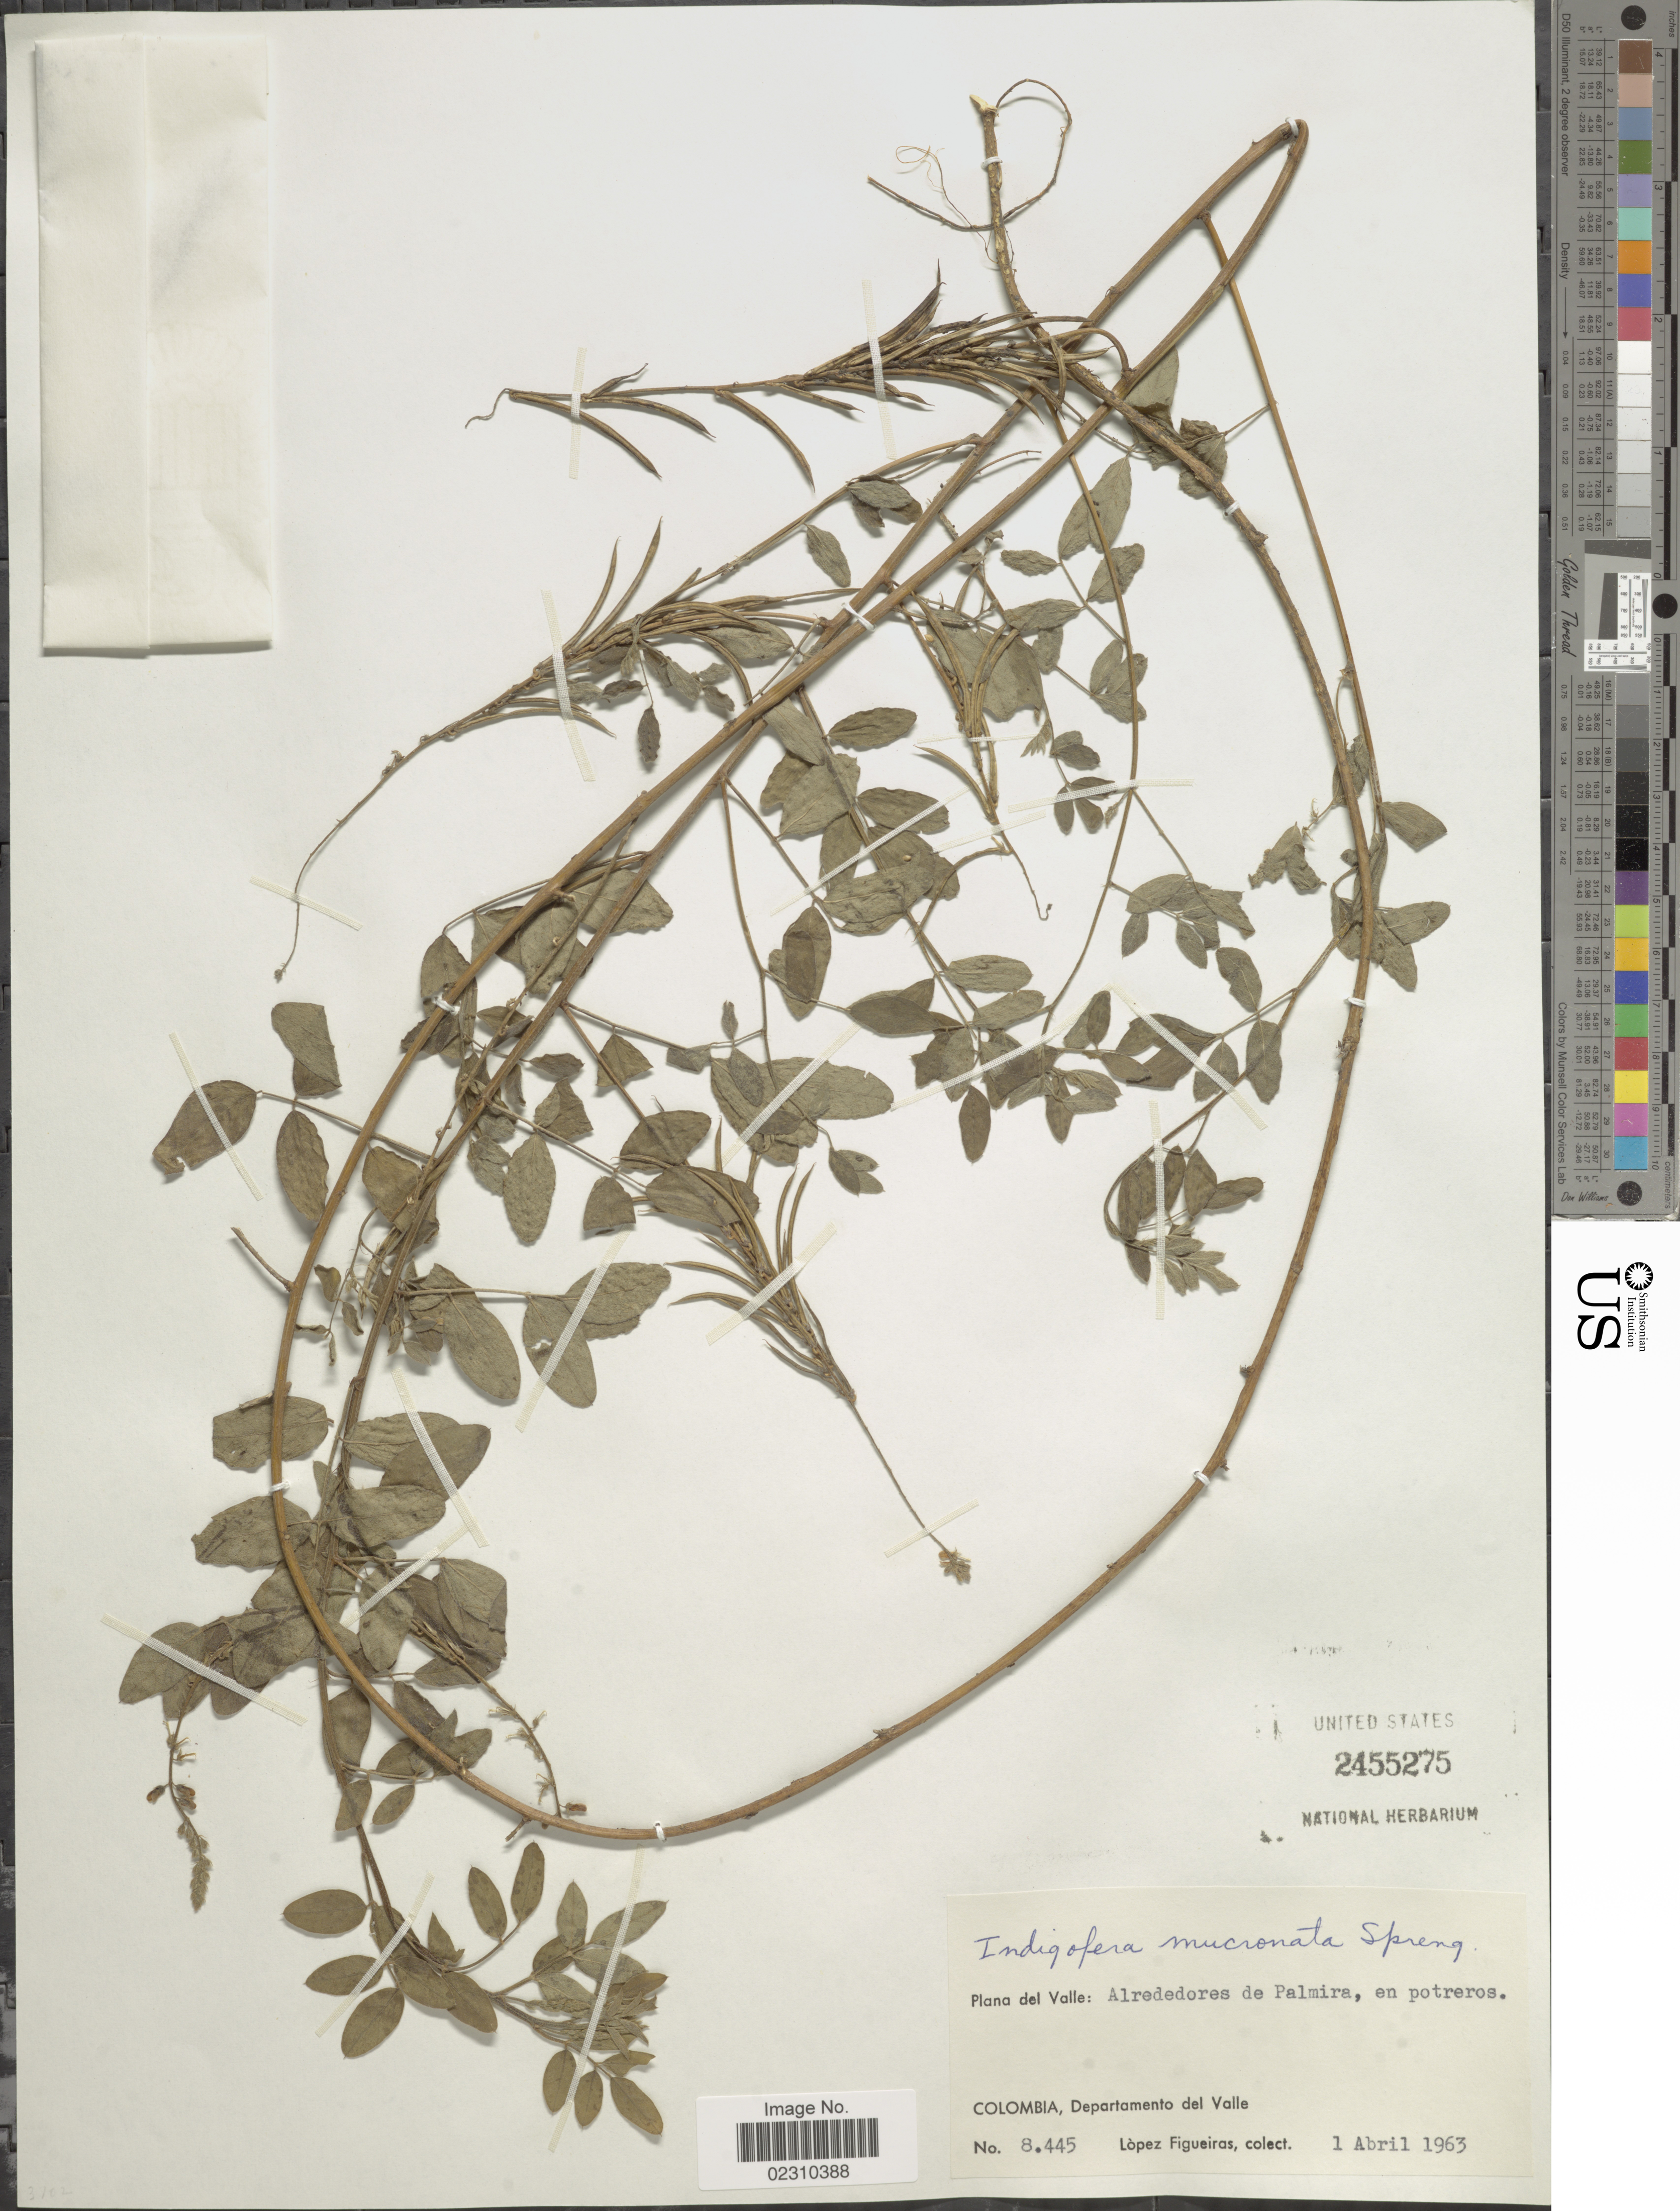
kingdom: Plantae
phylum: Tracheophyta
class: Magnoliopsida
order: Fabales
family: Fabaceae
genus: Indigofera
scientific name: Indigofera mucronata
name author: Lam.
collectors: L. Figueiras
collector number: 8445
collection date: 1963-04-01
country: Colombia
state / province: Valle del Cauca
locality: Colombia, Departamento del valle. Plana del Valle: Alrededores de Palmira.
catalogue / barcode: US 2455275